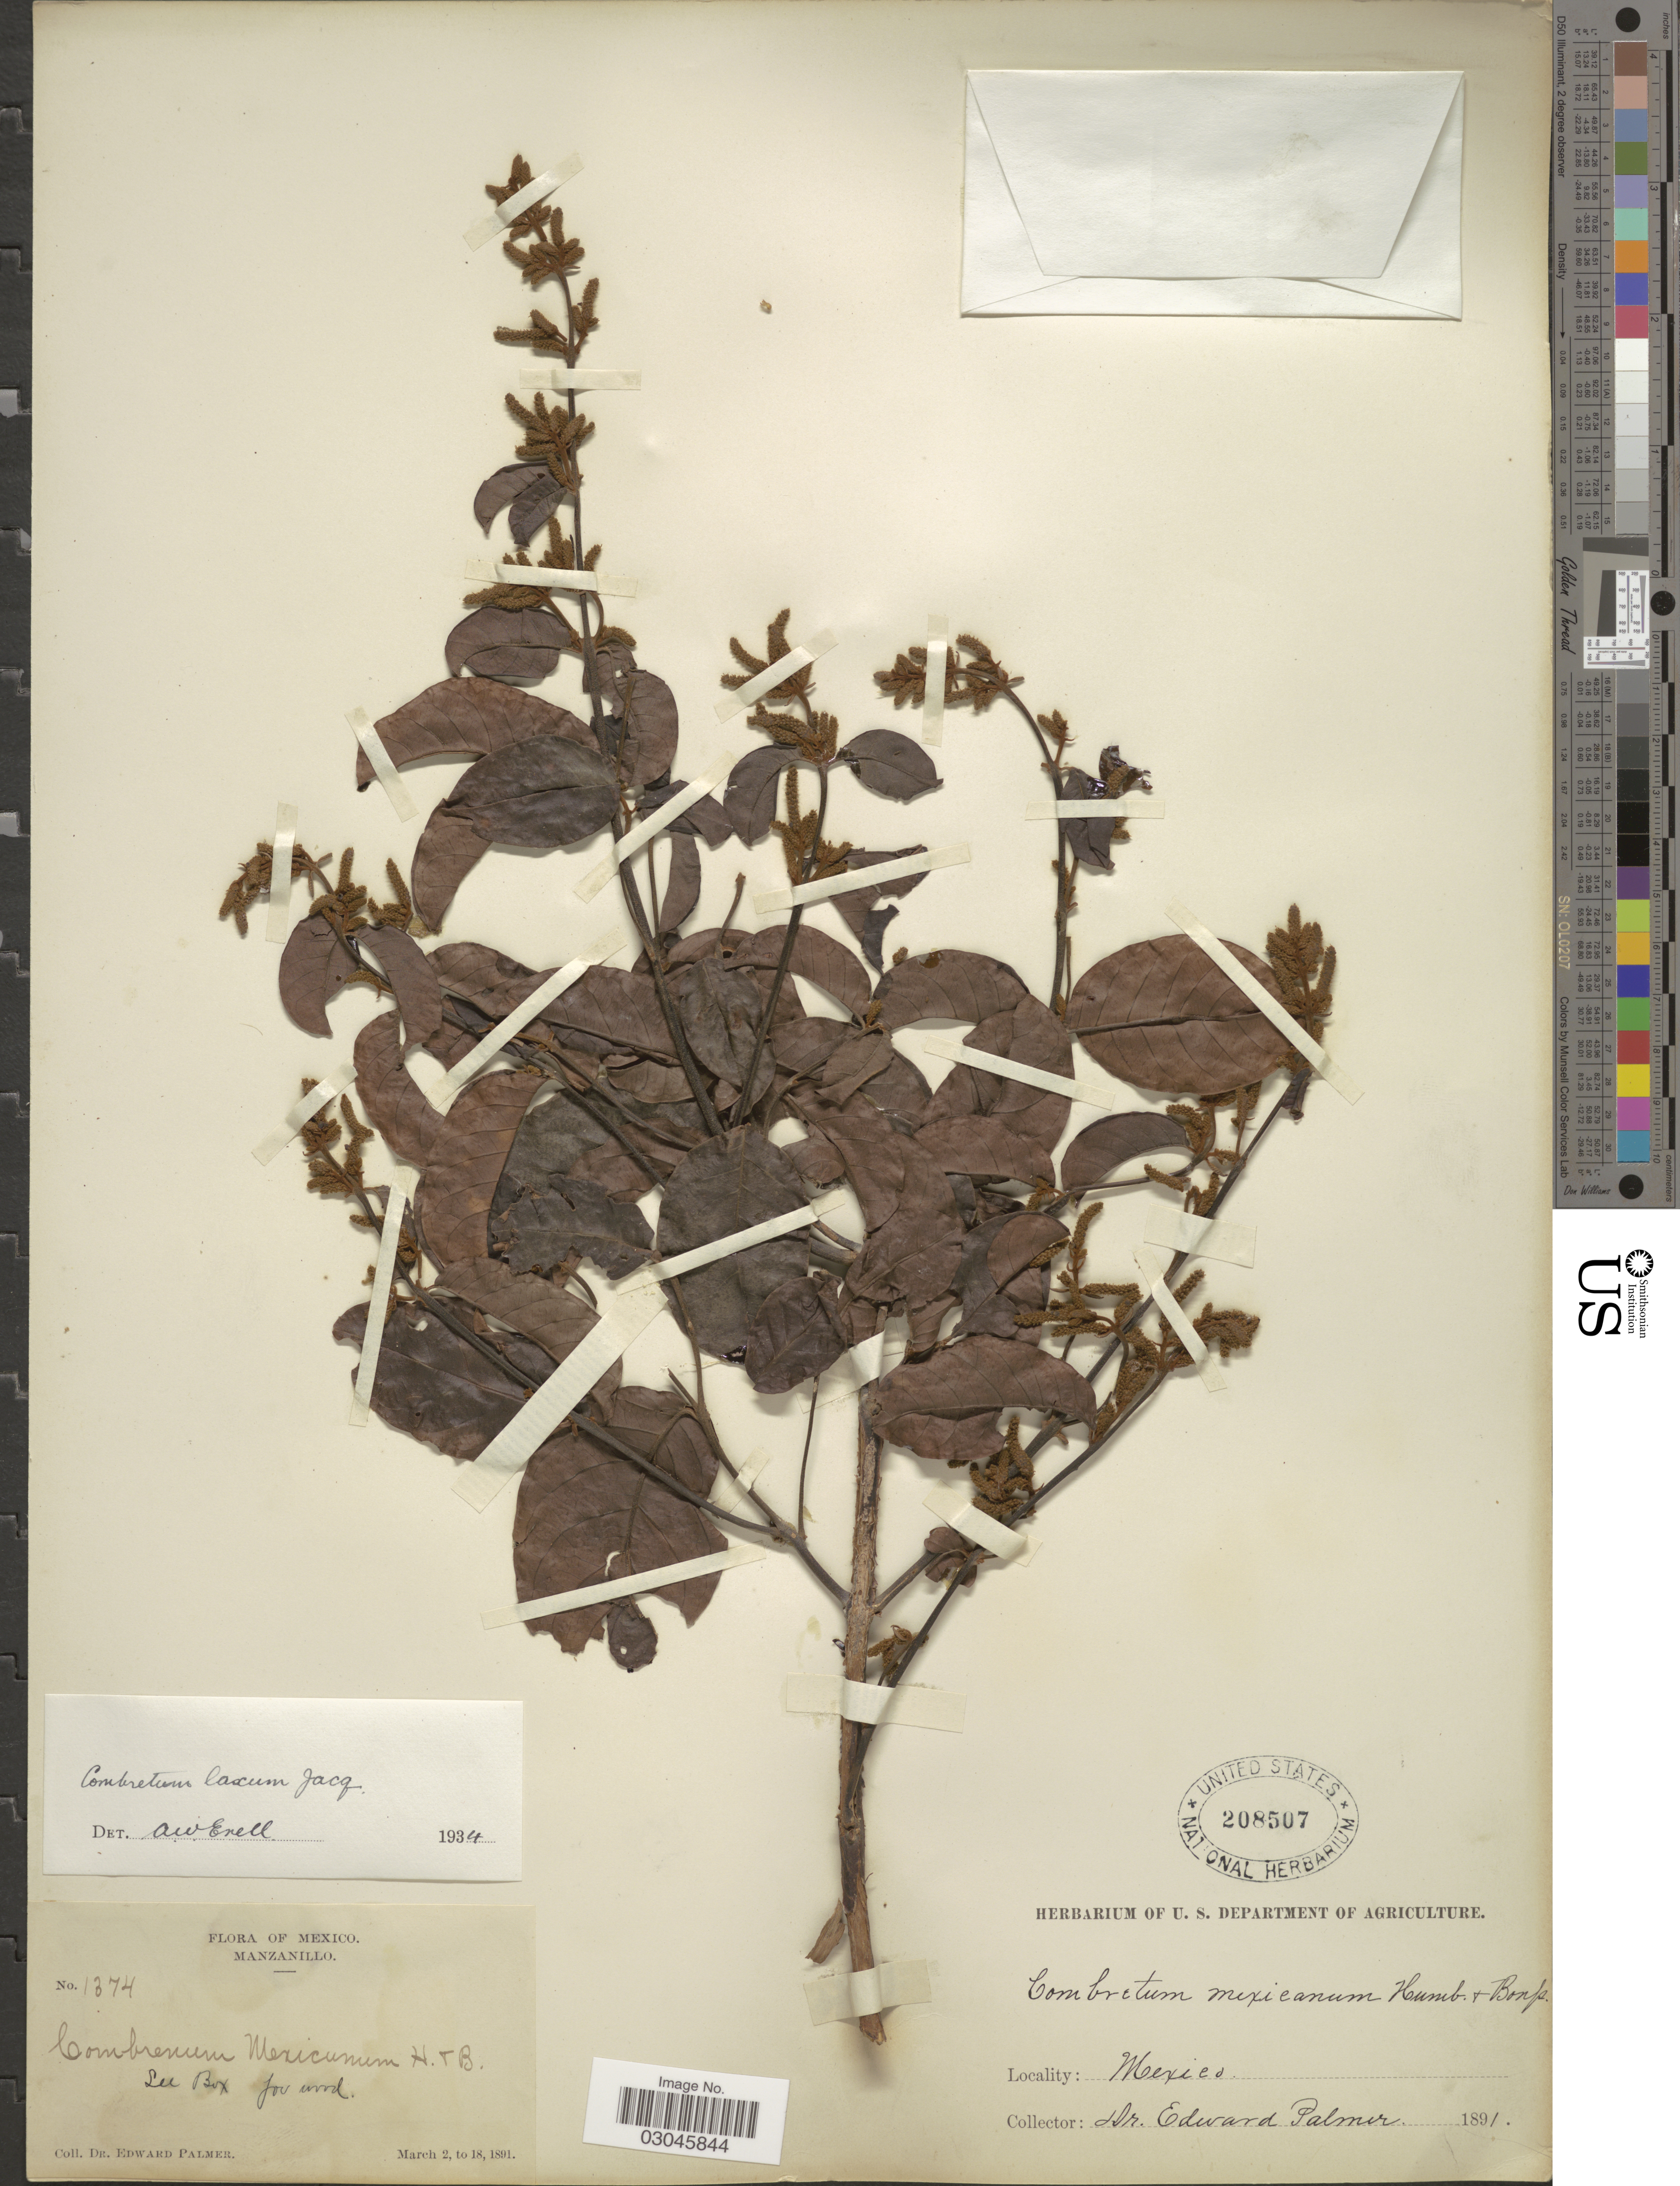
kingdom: Plantae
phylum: Tracheophyta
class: Magnoliopsida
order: Myrtales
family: Combretaceae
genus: Combretum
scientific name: Combretum laxum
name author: Jacq.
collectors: E. Palmer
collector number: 1374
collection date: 1891-03-02/1891-03-18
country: Mexico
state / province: Colima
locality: Manzanillo.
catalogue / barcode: US 208507